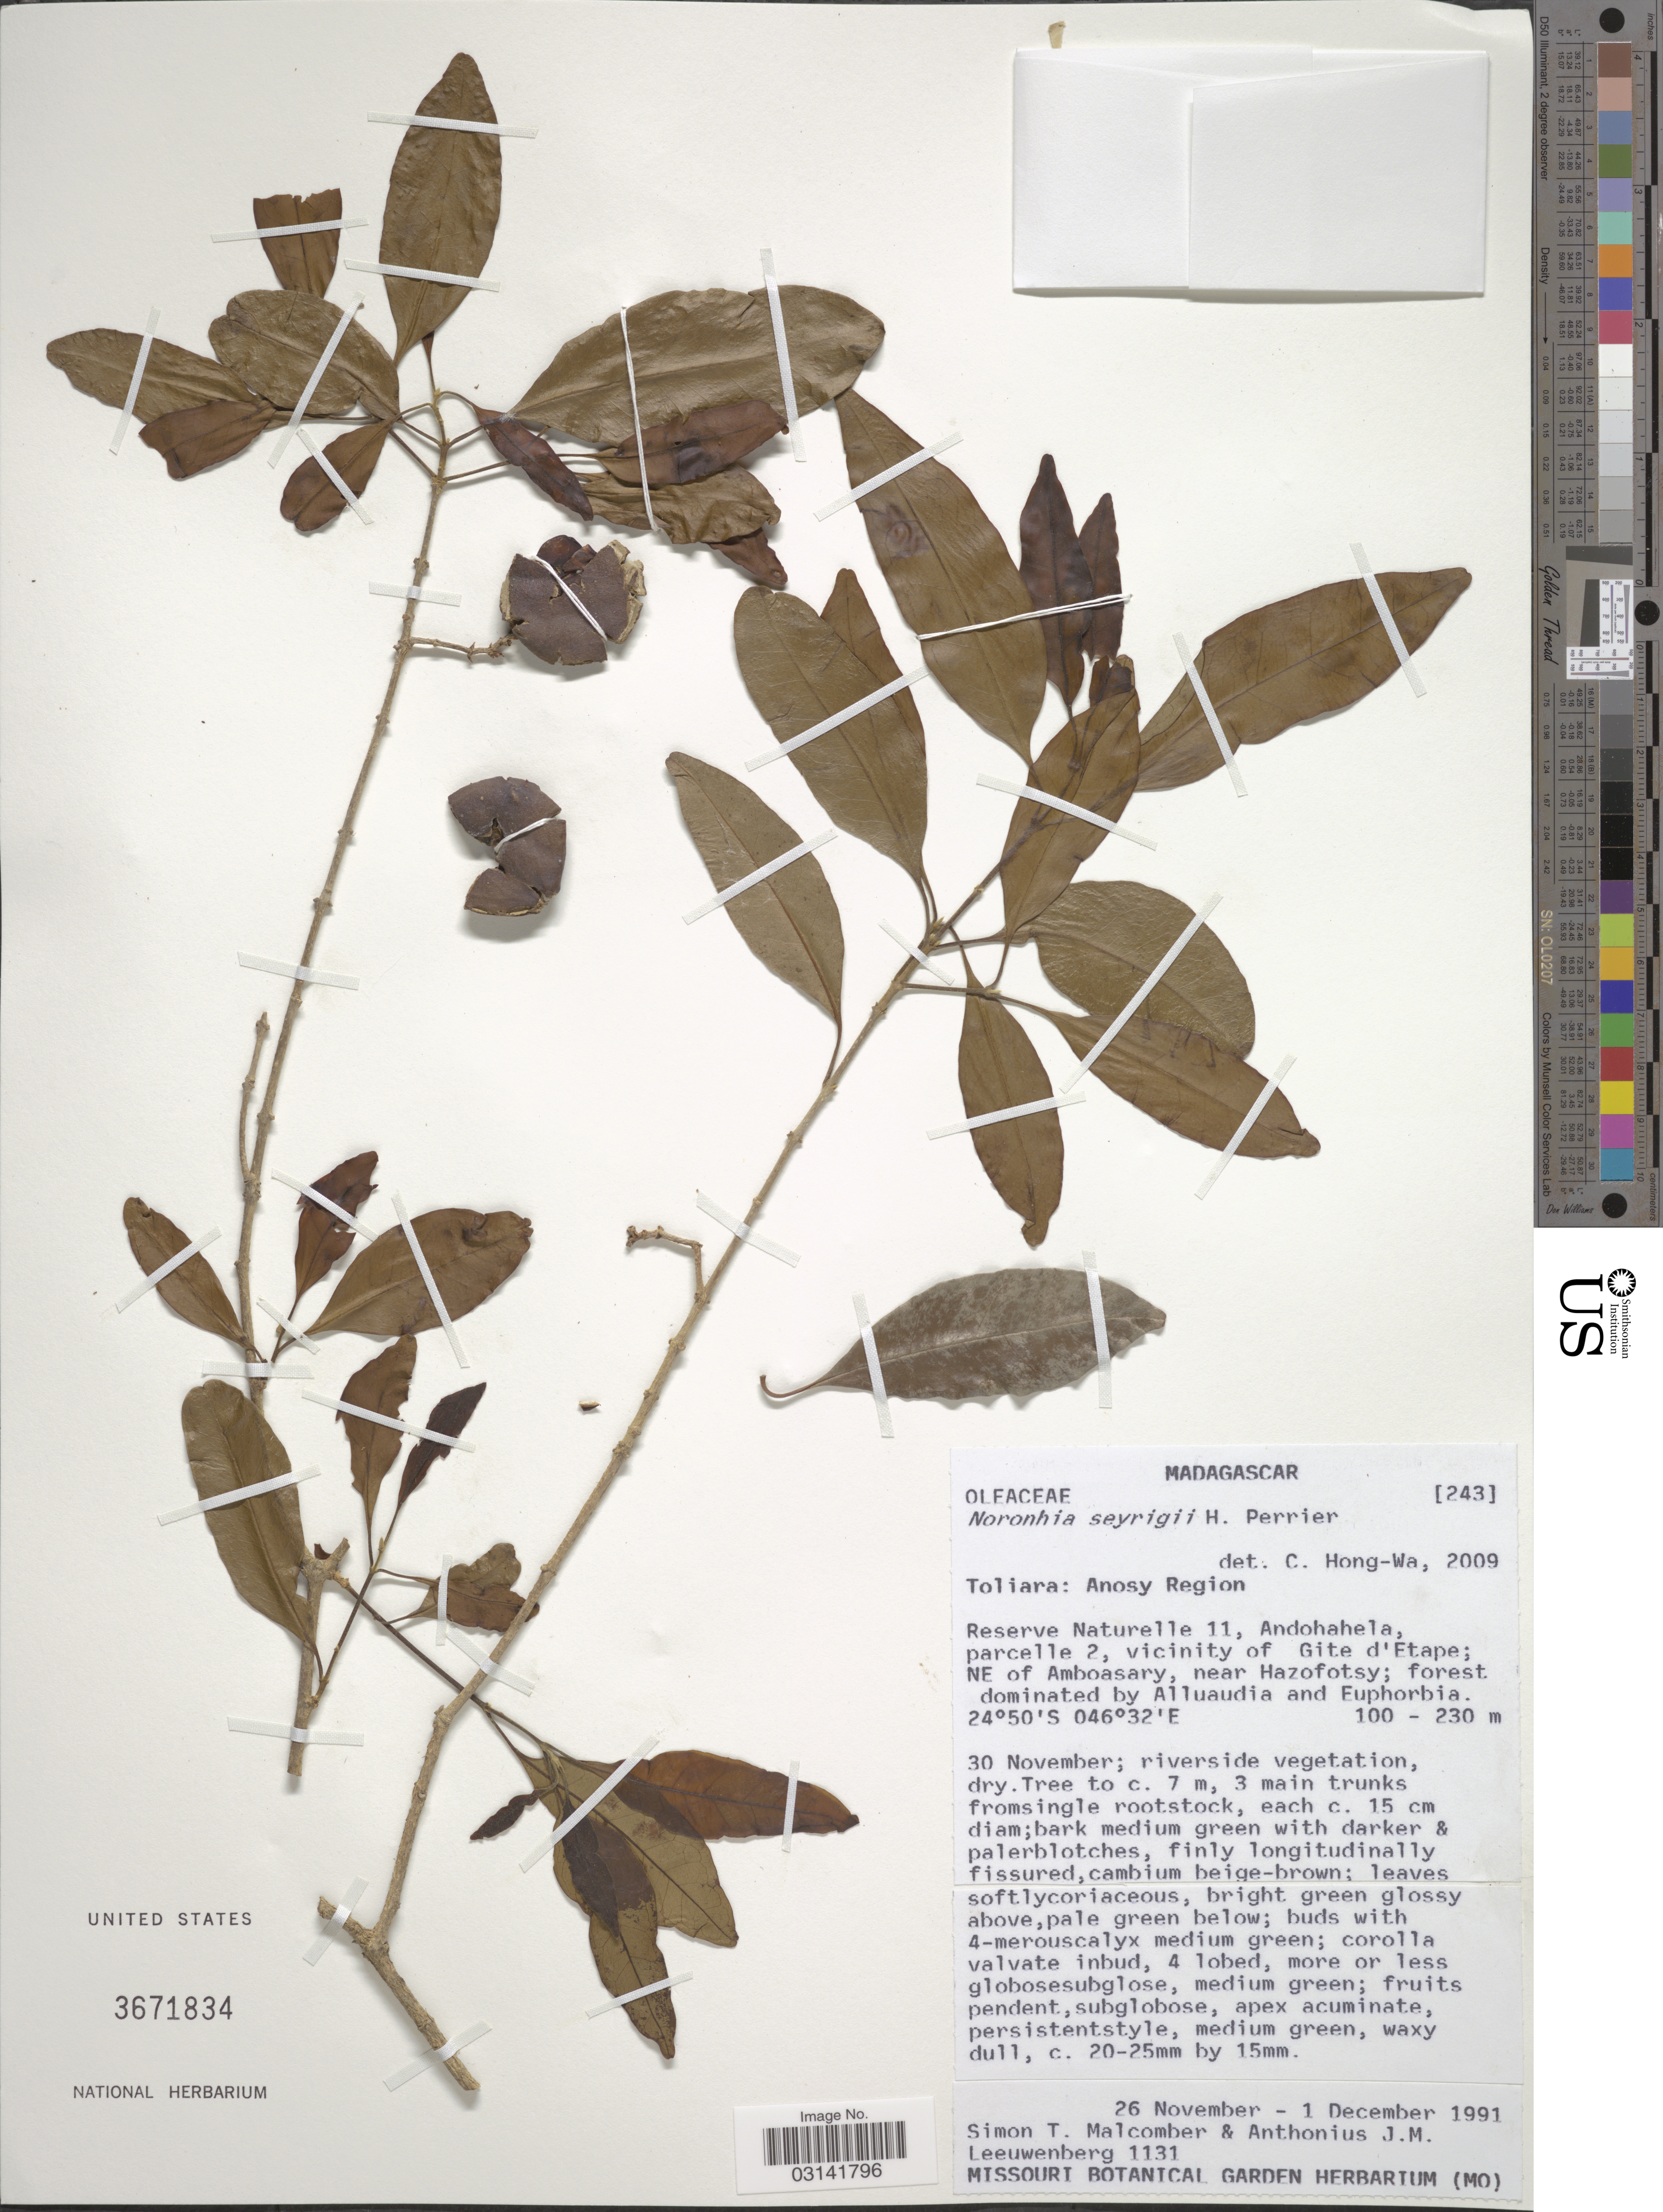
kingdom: Plantae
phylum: Tracheophyta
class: Magnoliopsida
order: Lamiales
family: Oleaceae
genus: Noronhia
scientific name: Noronhia seyrigii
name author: H. Perrier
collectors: S. T. Malcomber & A. J. M. Leeuwenberg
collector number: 1131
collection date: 1991-11-26/1991-12-01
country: Madagascar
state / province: Anosy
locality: Anosy Region, Reserve Naturelle 11, Andohahela, parcelle 2, vicinity of Gite d'Etape; NE of Amboasary, near Hazofotsy.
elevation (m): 100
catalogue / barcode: US 3671834